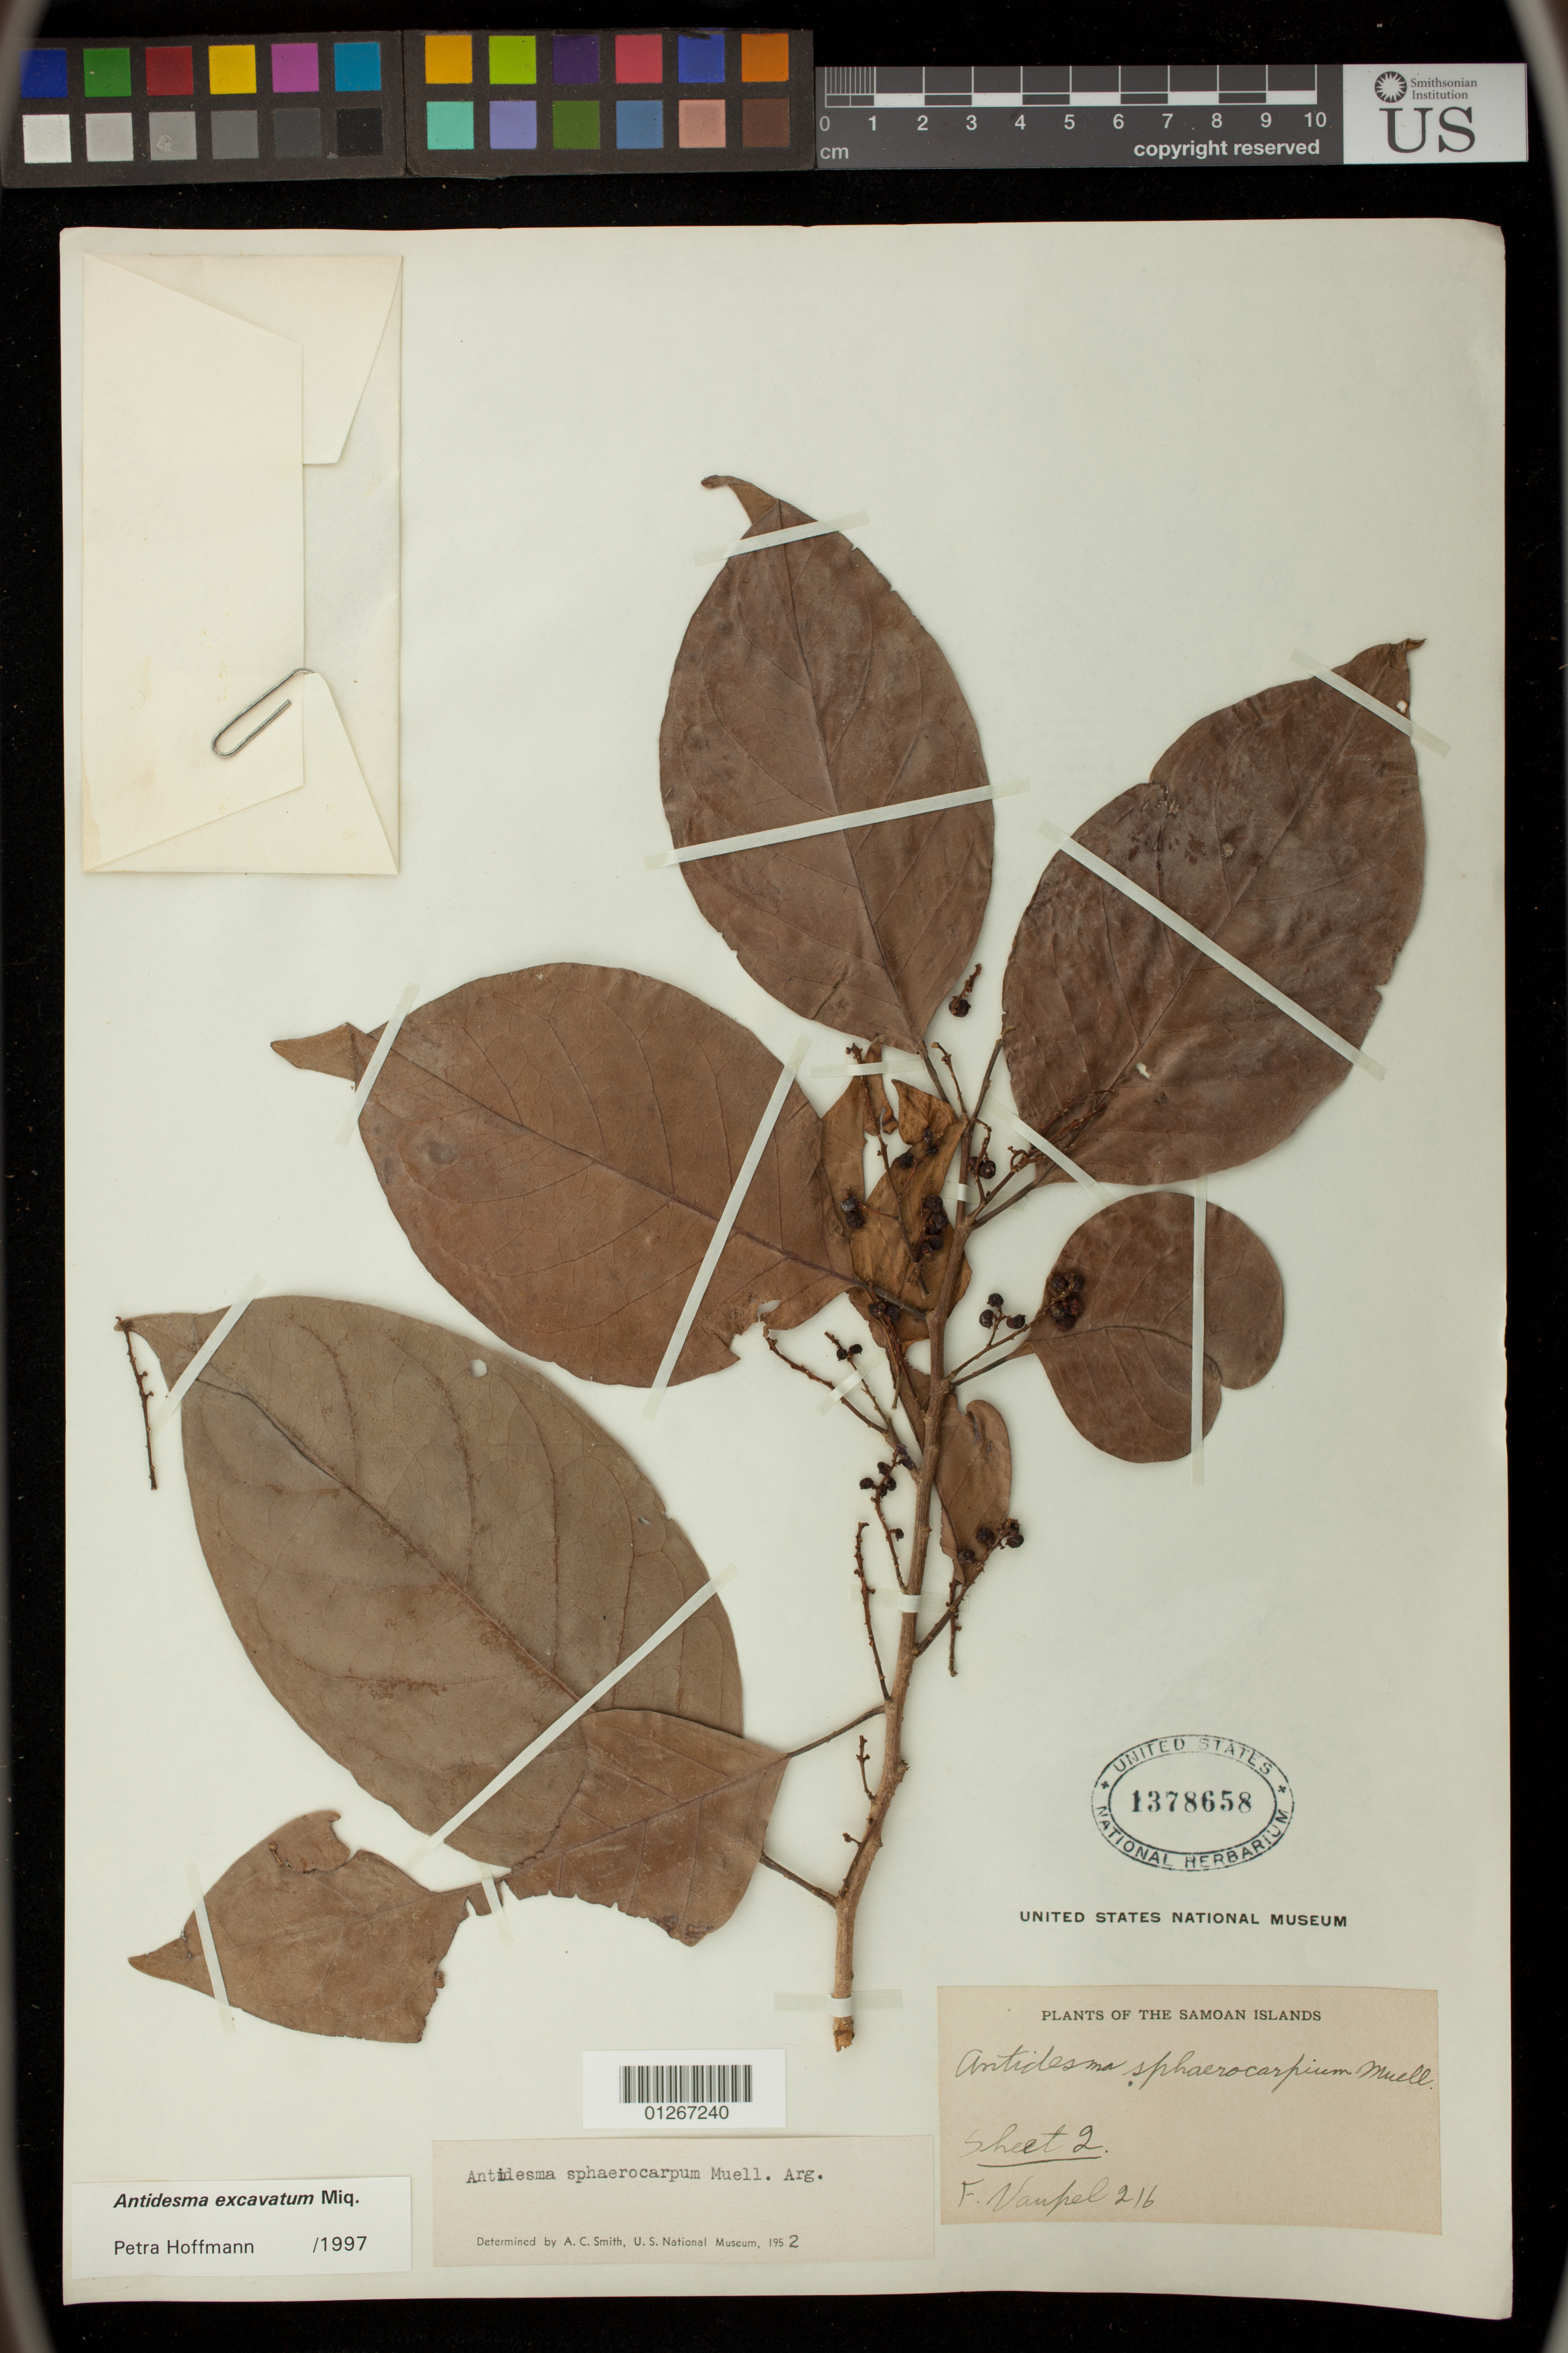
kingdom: Plantae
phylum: Tracheophyta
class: Magnoliopsida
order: Malpighiales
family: Phyllanthaceae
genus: Antidesma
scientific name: Antidesma excavatum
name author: Miq.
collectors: F. Vaupel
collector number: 216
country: Samoa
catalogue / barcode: US 1378658